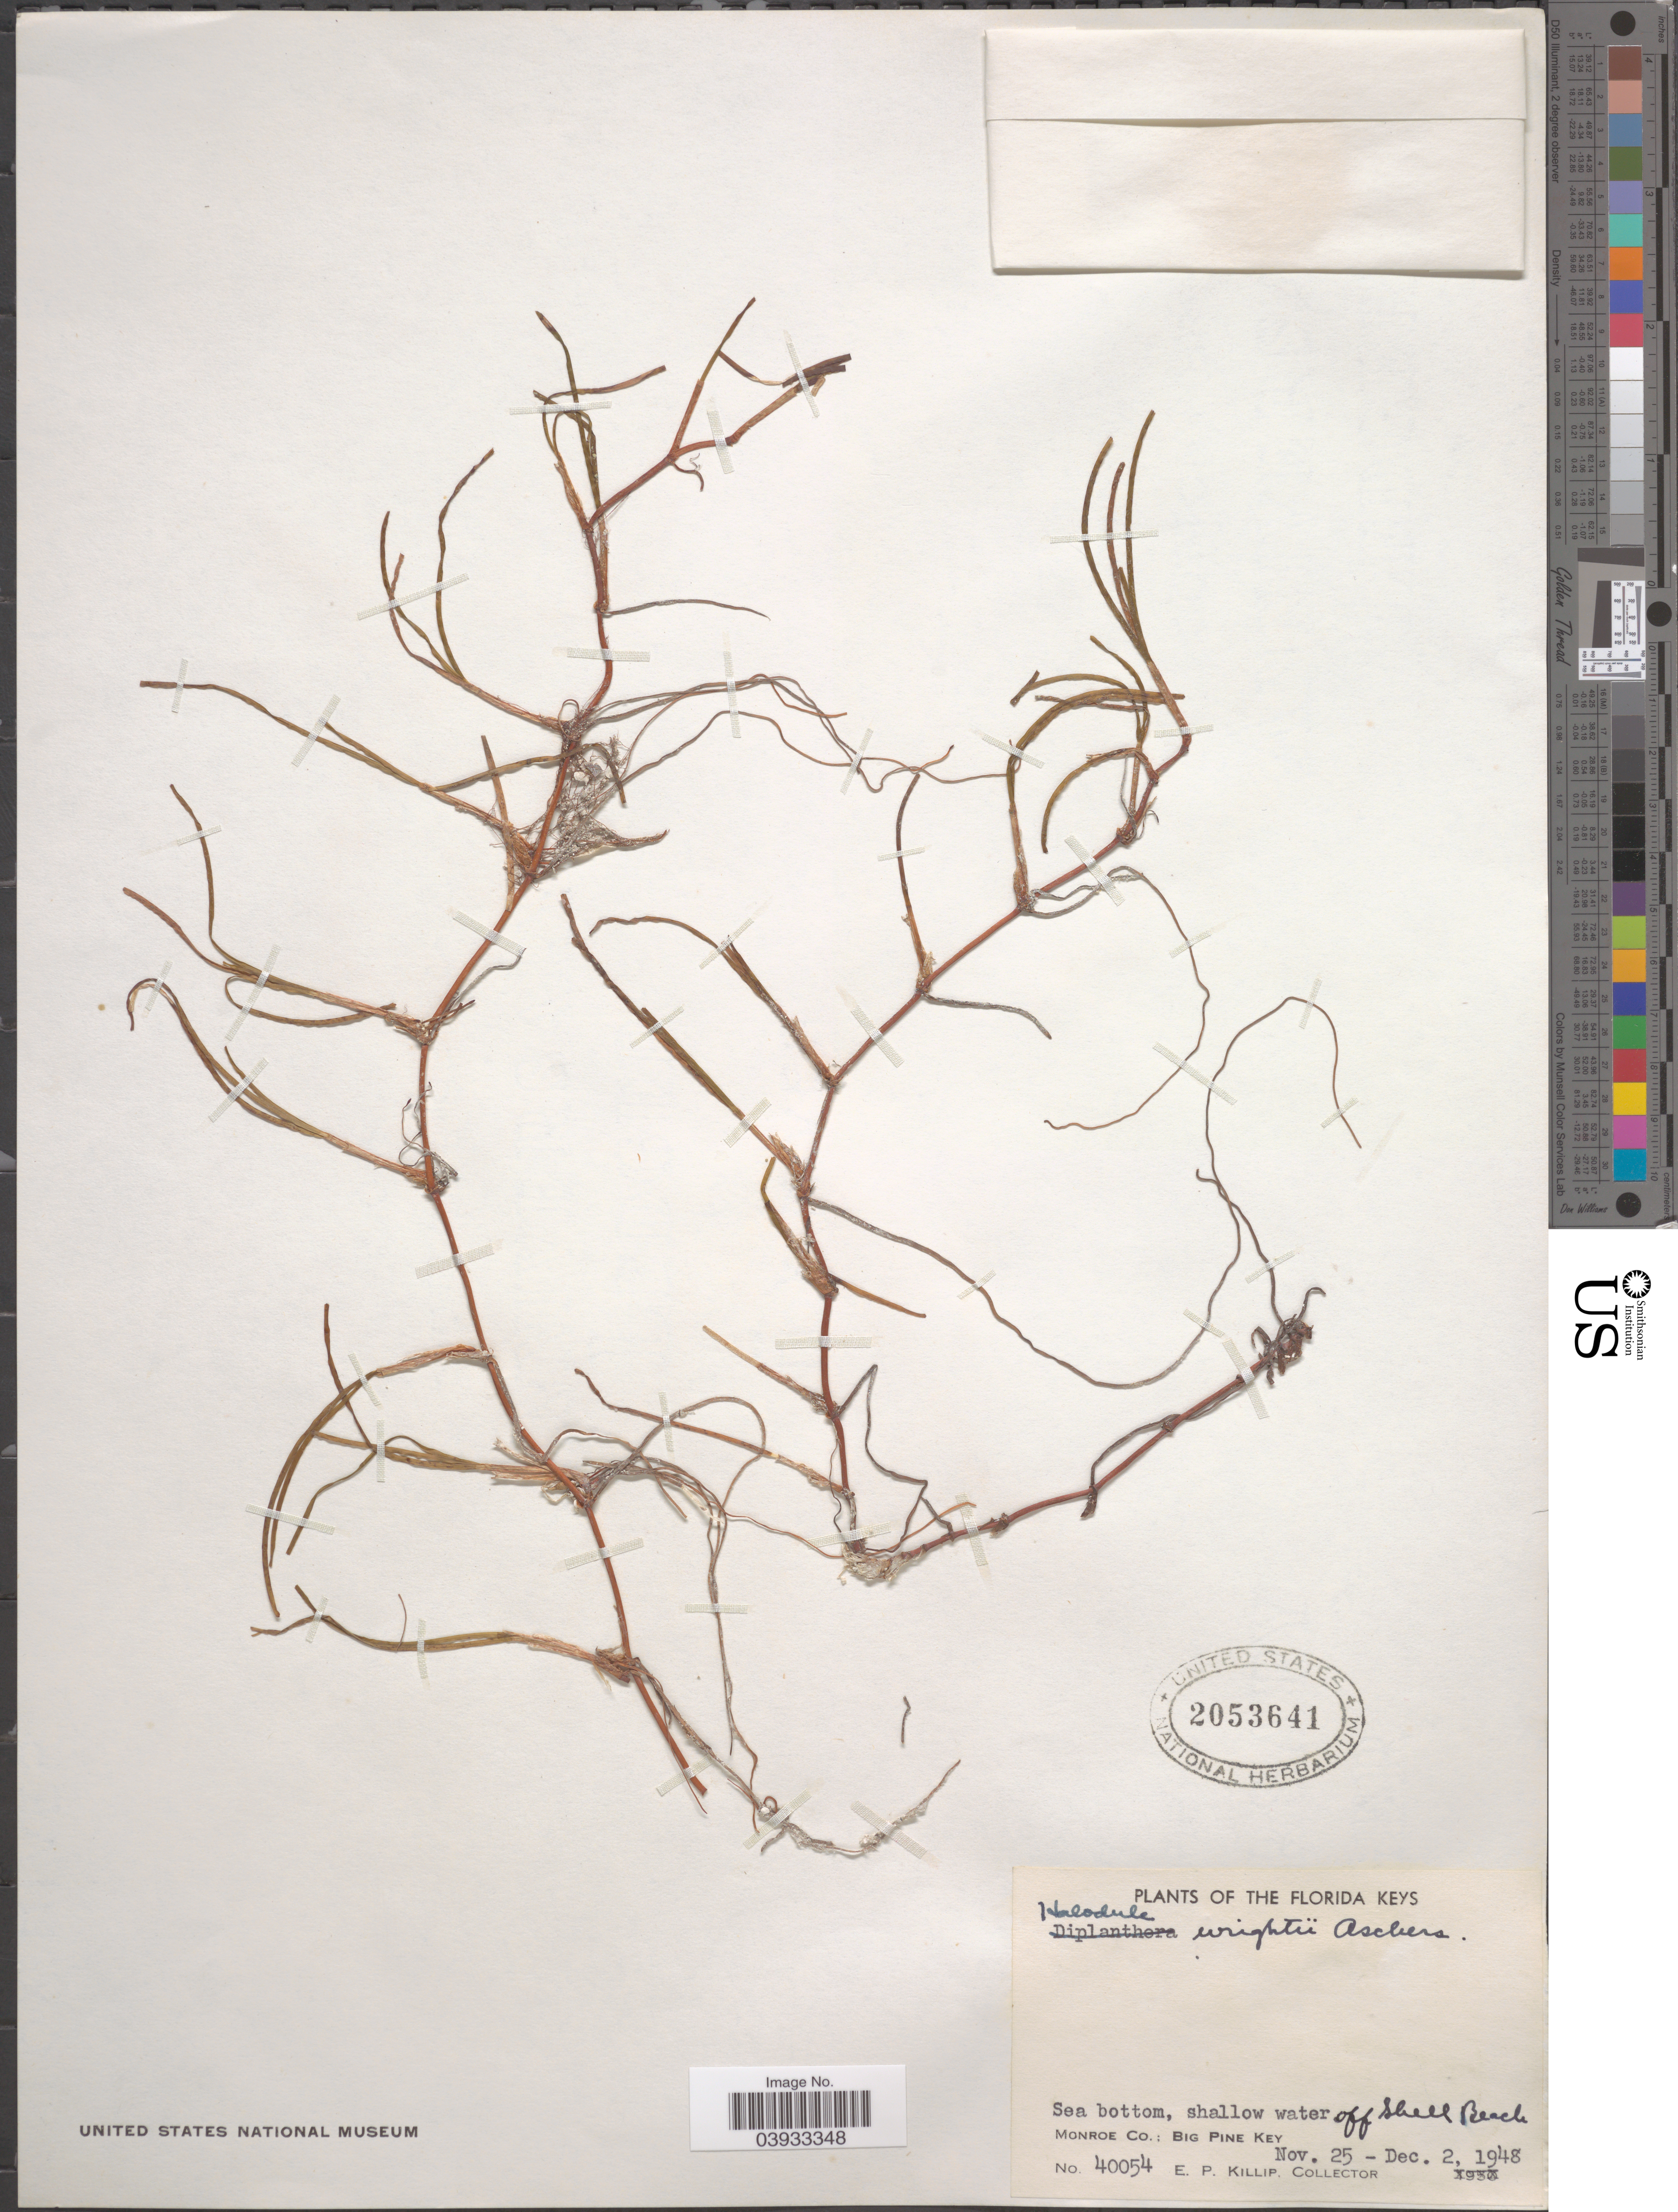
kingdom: Plantae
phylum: Tracheophyta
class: Liliopsida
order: Alismatales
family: Cymodoceaceae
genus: Halodule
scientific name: Halodule wrightii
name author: Asch.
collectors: E. P. Killip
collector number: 40054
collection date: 1948-11-25/1948-12-02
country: United States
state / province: Florida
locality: The Florida Keys. Sea bottom, shallow water off Shell Beach. Monroe Co.; Big Pine Key.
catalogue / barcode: US 2053641